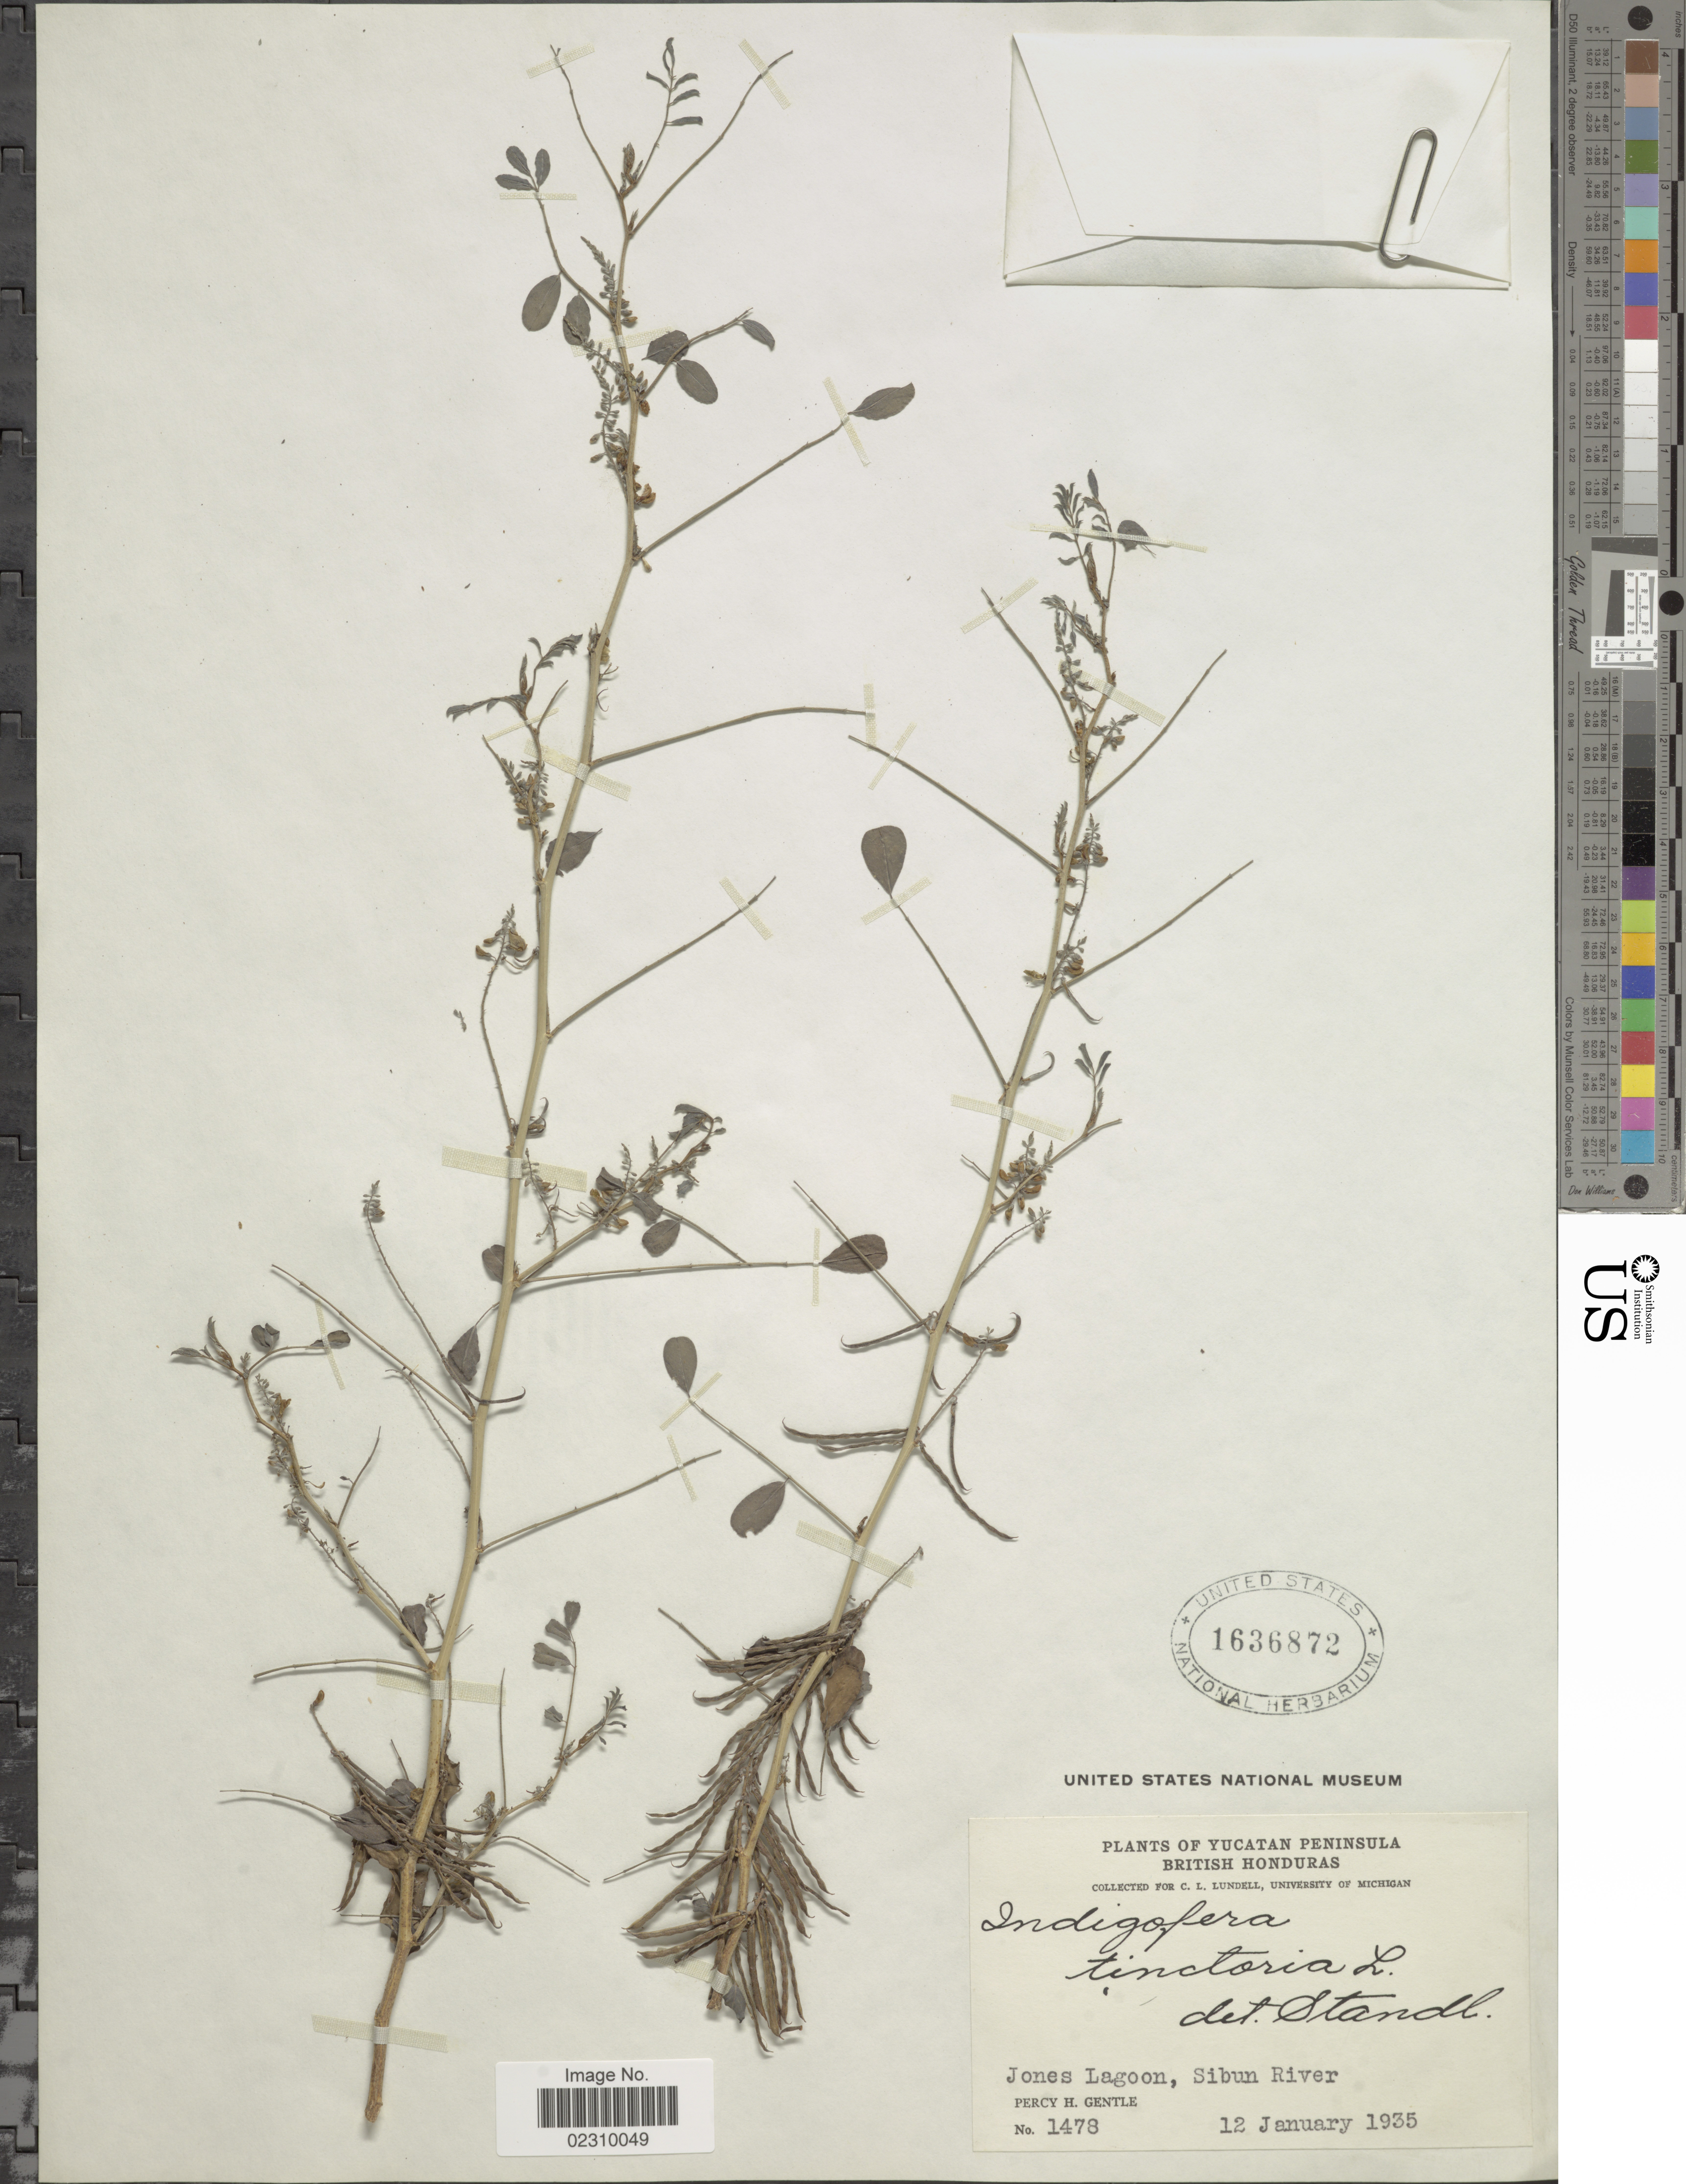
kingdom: Plantae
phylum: Tracheophyta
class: Magnoliopsida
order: Fabales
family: Fabaceae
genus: Indigofera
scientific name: Indigofera tinctoria sensu Naves non L.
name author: Naves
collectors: P. H. Gentle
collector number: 1478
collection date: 1935-01-12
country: Belize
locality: British Honduras, Jones Lagoon, Sibun River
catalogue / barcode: US 1636872